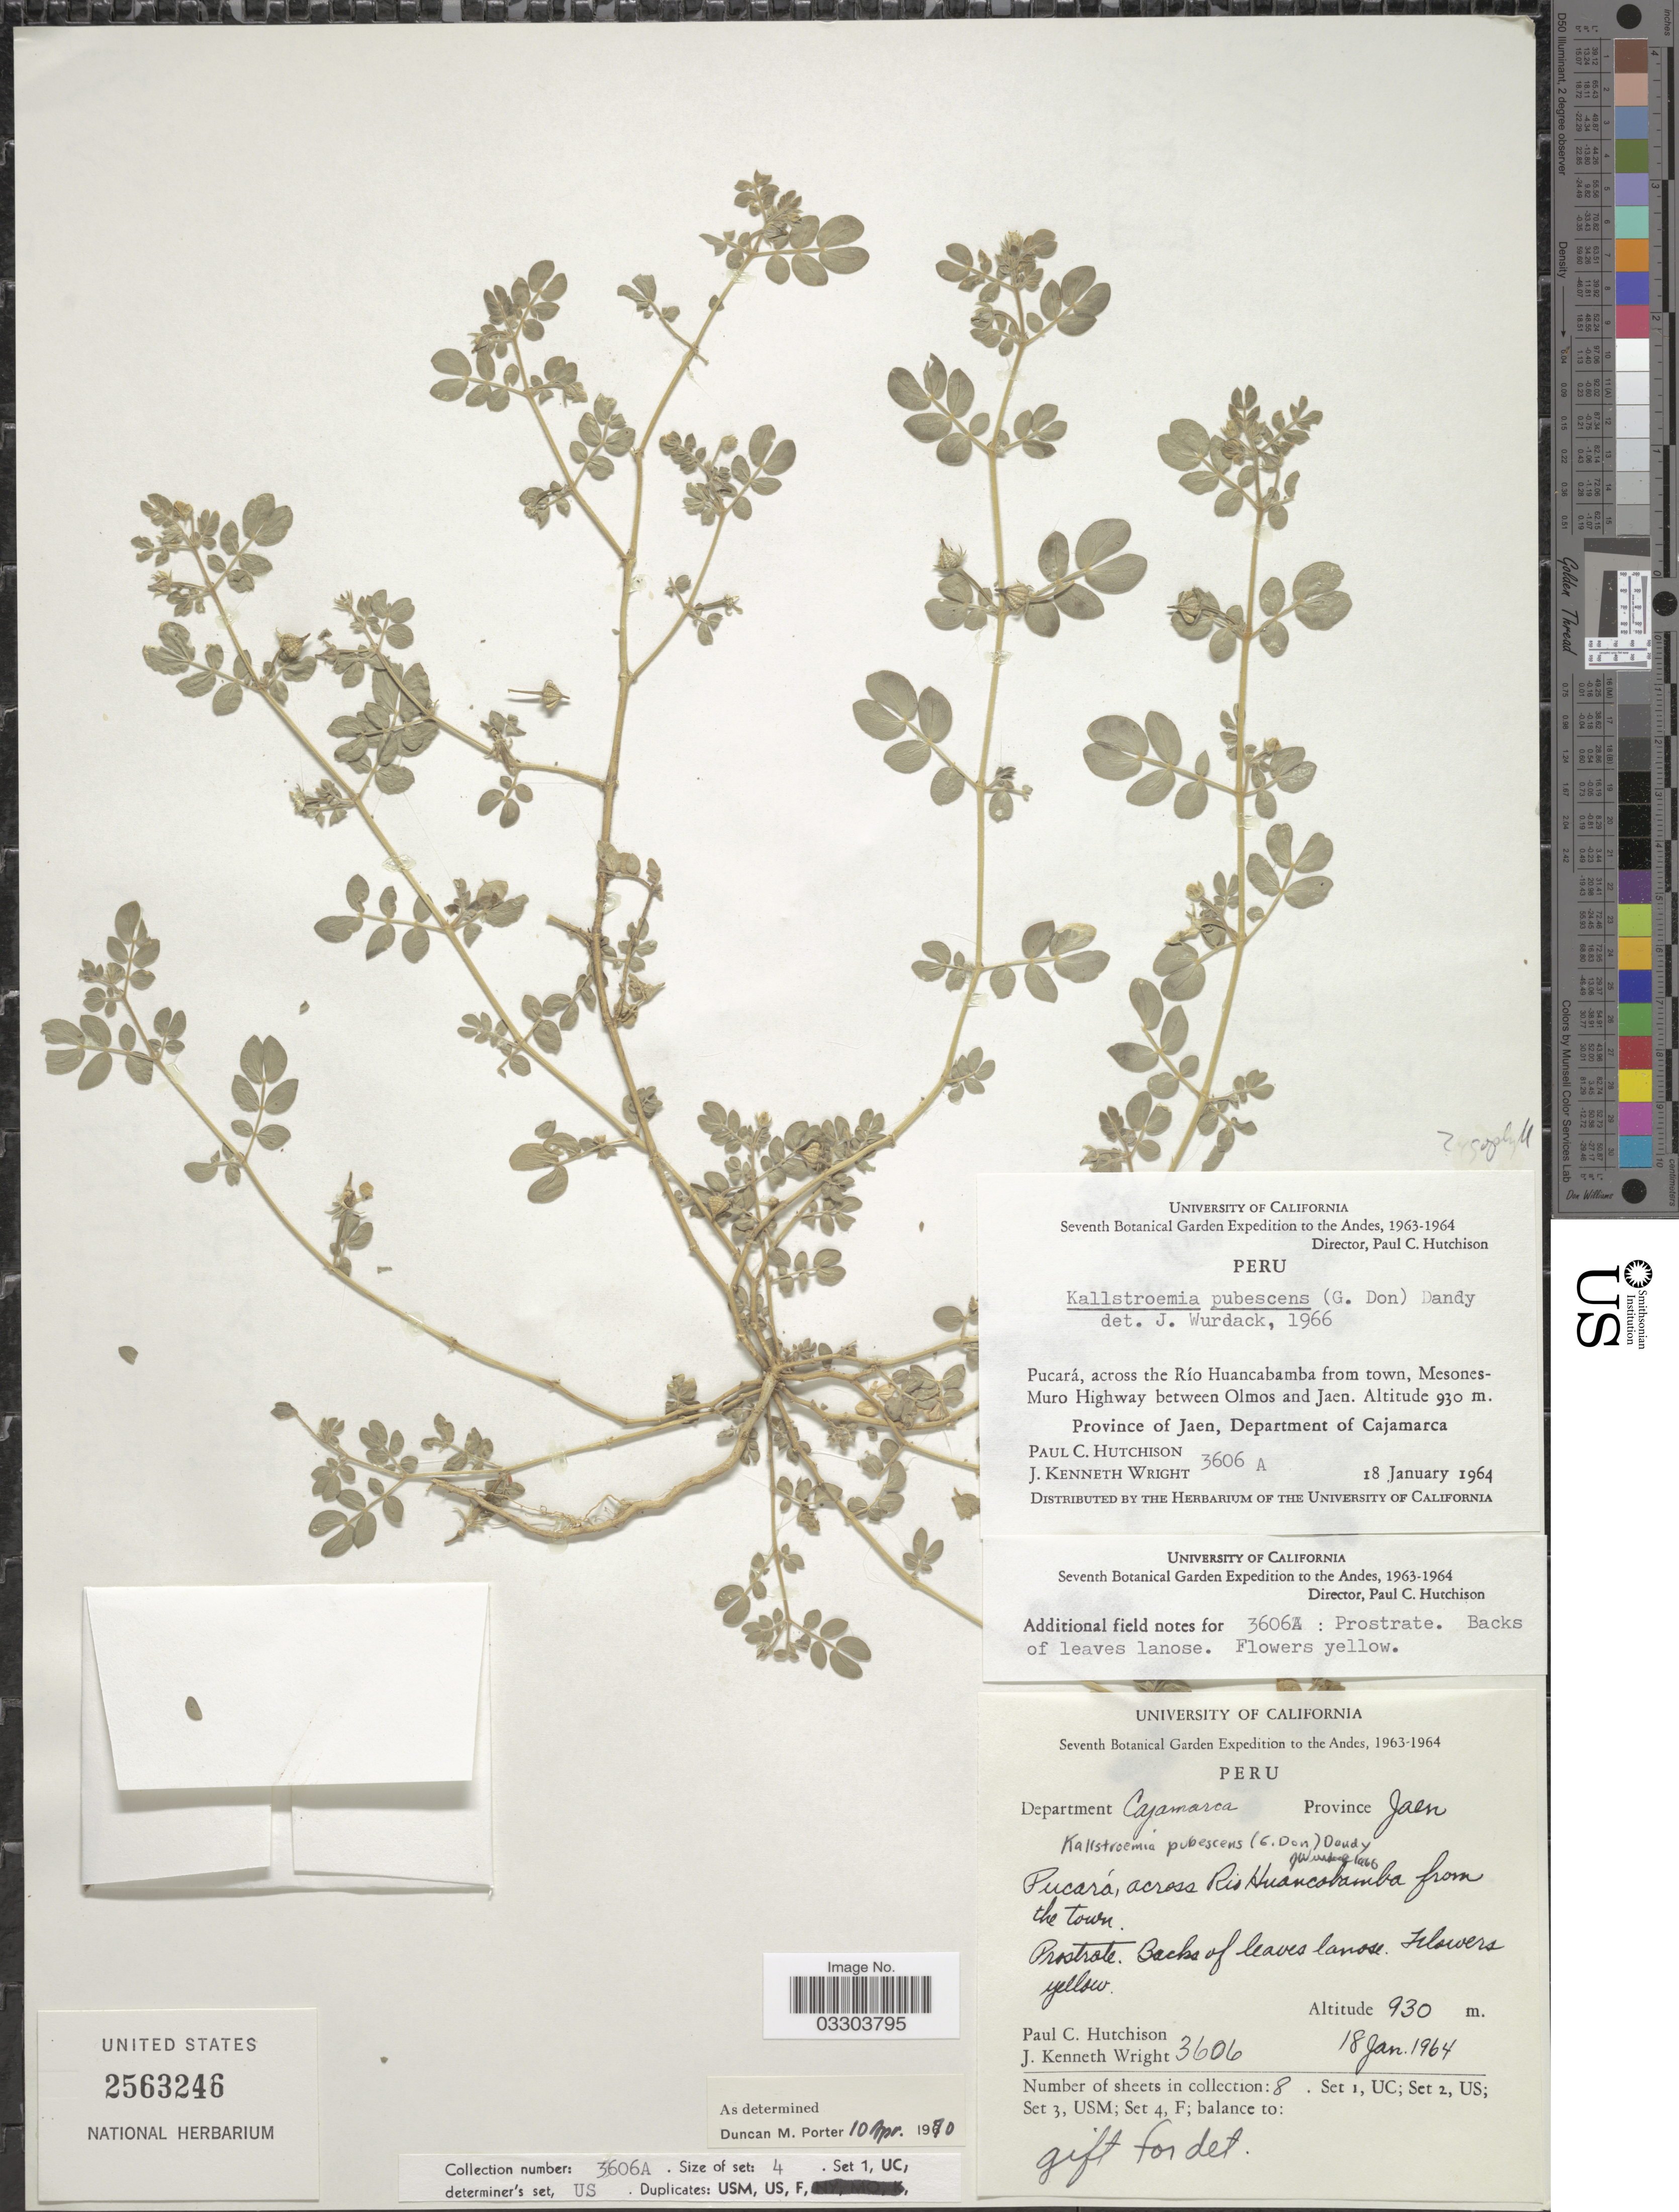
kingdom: Plantae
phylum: Tracheophyta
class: Magnoliopsida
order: Zygophyllales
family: Zygophyllaceae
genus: Kallstroemia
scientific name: Kallstroemia pubescens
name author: (G. Don) Dandy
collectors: P. C. Hutchison & J. K. Wright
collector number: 3606A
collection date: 1964-01-18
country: Peru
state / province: Cajamarca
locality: Andes. Pucará, across the Río Huancabamba from town, Mesones-Muro Highway between Olmos and Jaen. Province of Jaen, Department of Cajamarca.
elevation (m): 930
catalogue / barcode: US 2563246